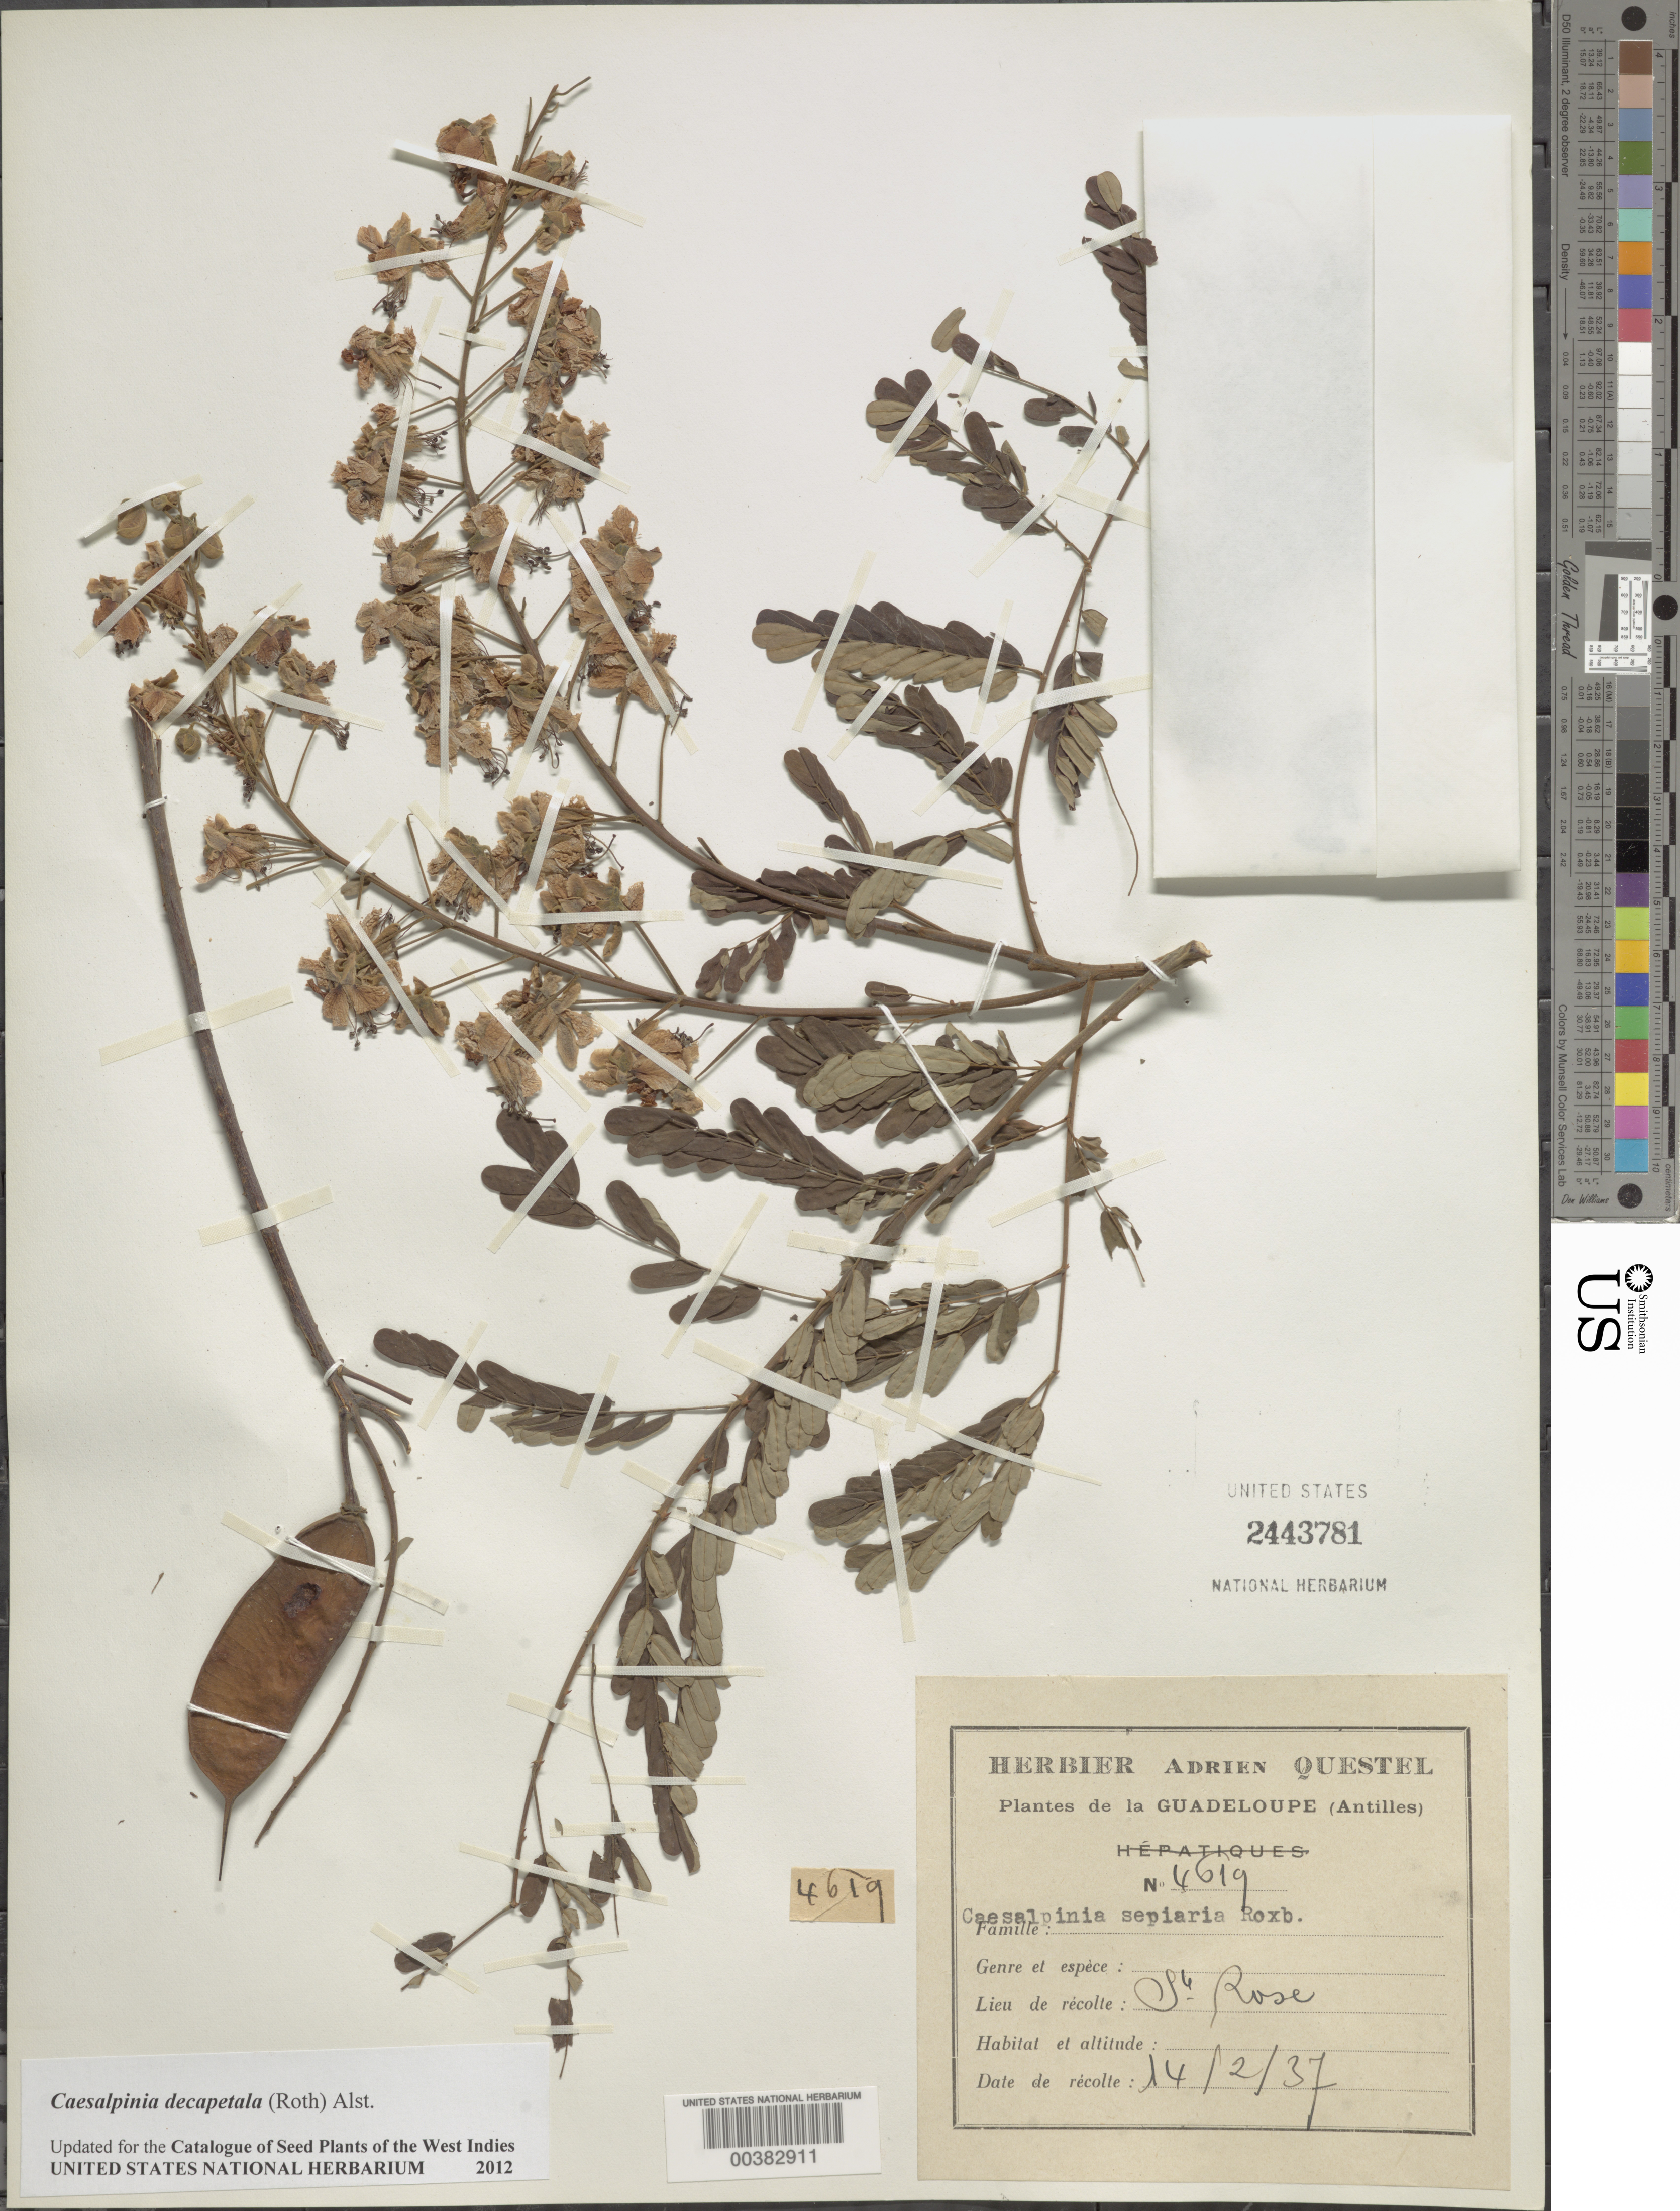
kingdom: Plantae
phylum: Tracheophyta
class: Magnoliopsida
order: Fabales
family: Fabaceae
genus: Biancaea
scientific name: Biancaea decapetala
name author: (Roth) O. Deg.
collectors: A. Questel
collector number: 4619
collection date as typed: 14 Feb 1937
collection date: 1937-02-14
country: Guadeloupe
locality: St. rose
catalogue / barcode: US 2443781